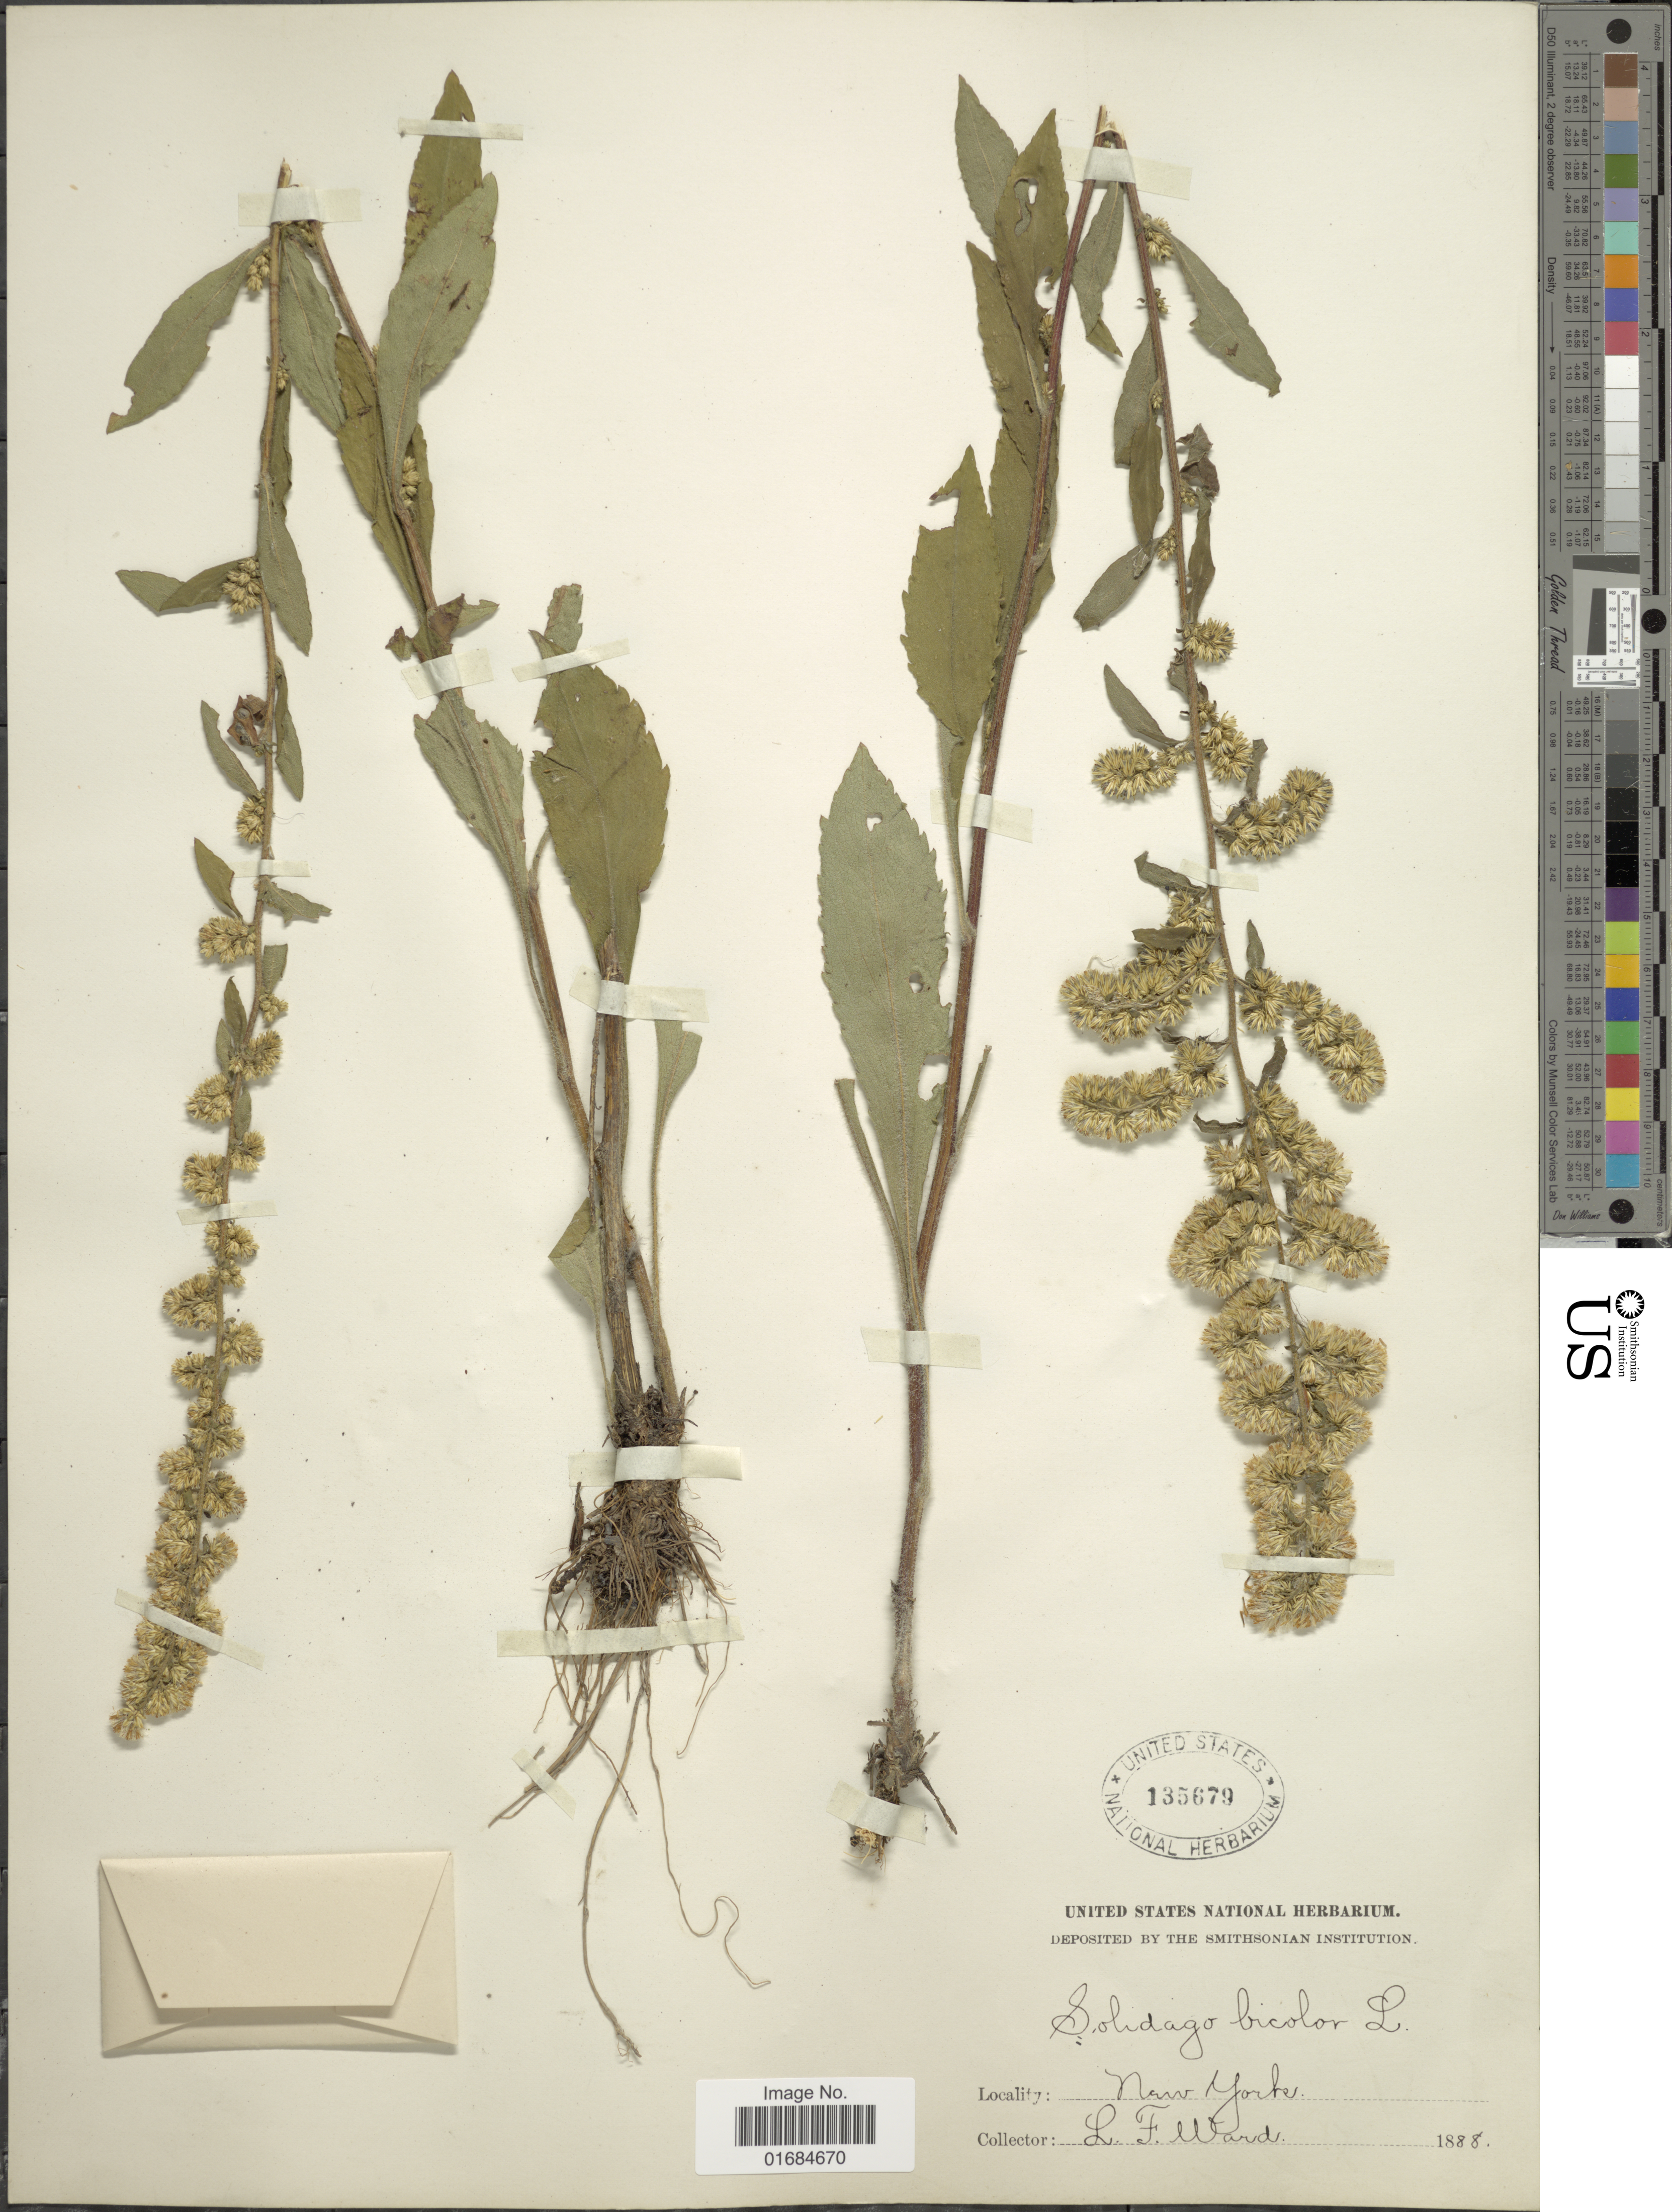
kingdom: Plantae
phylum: Tracheophyta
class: Magnoliopsida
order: Asterales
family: Asteraceae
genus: Solidago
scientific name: Solidago bicolor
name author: L.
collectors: L. Ward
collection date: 1888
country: United States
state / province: New York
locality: New York.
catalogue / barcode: US 135679